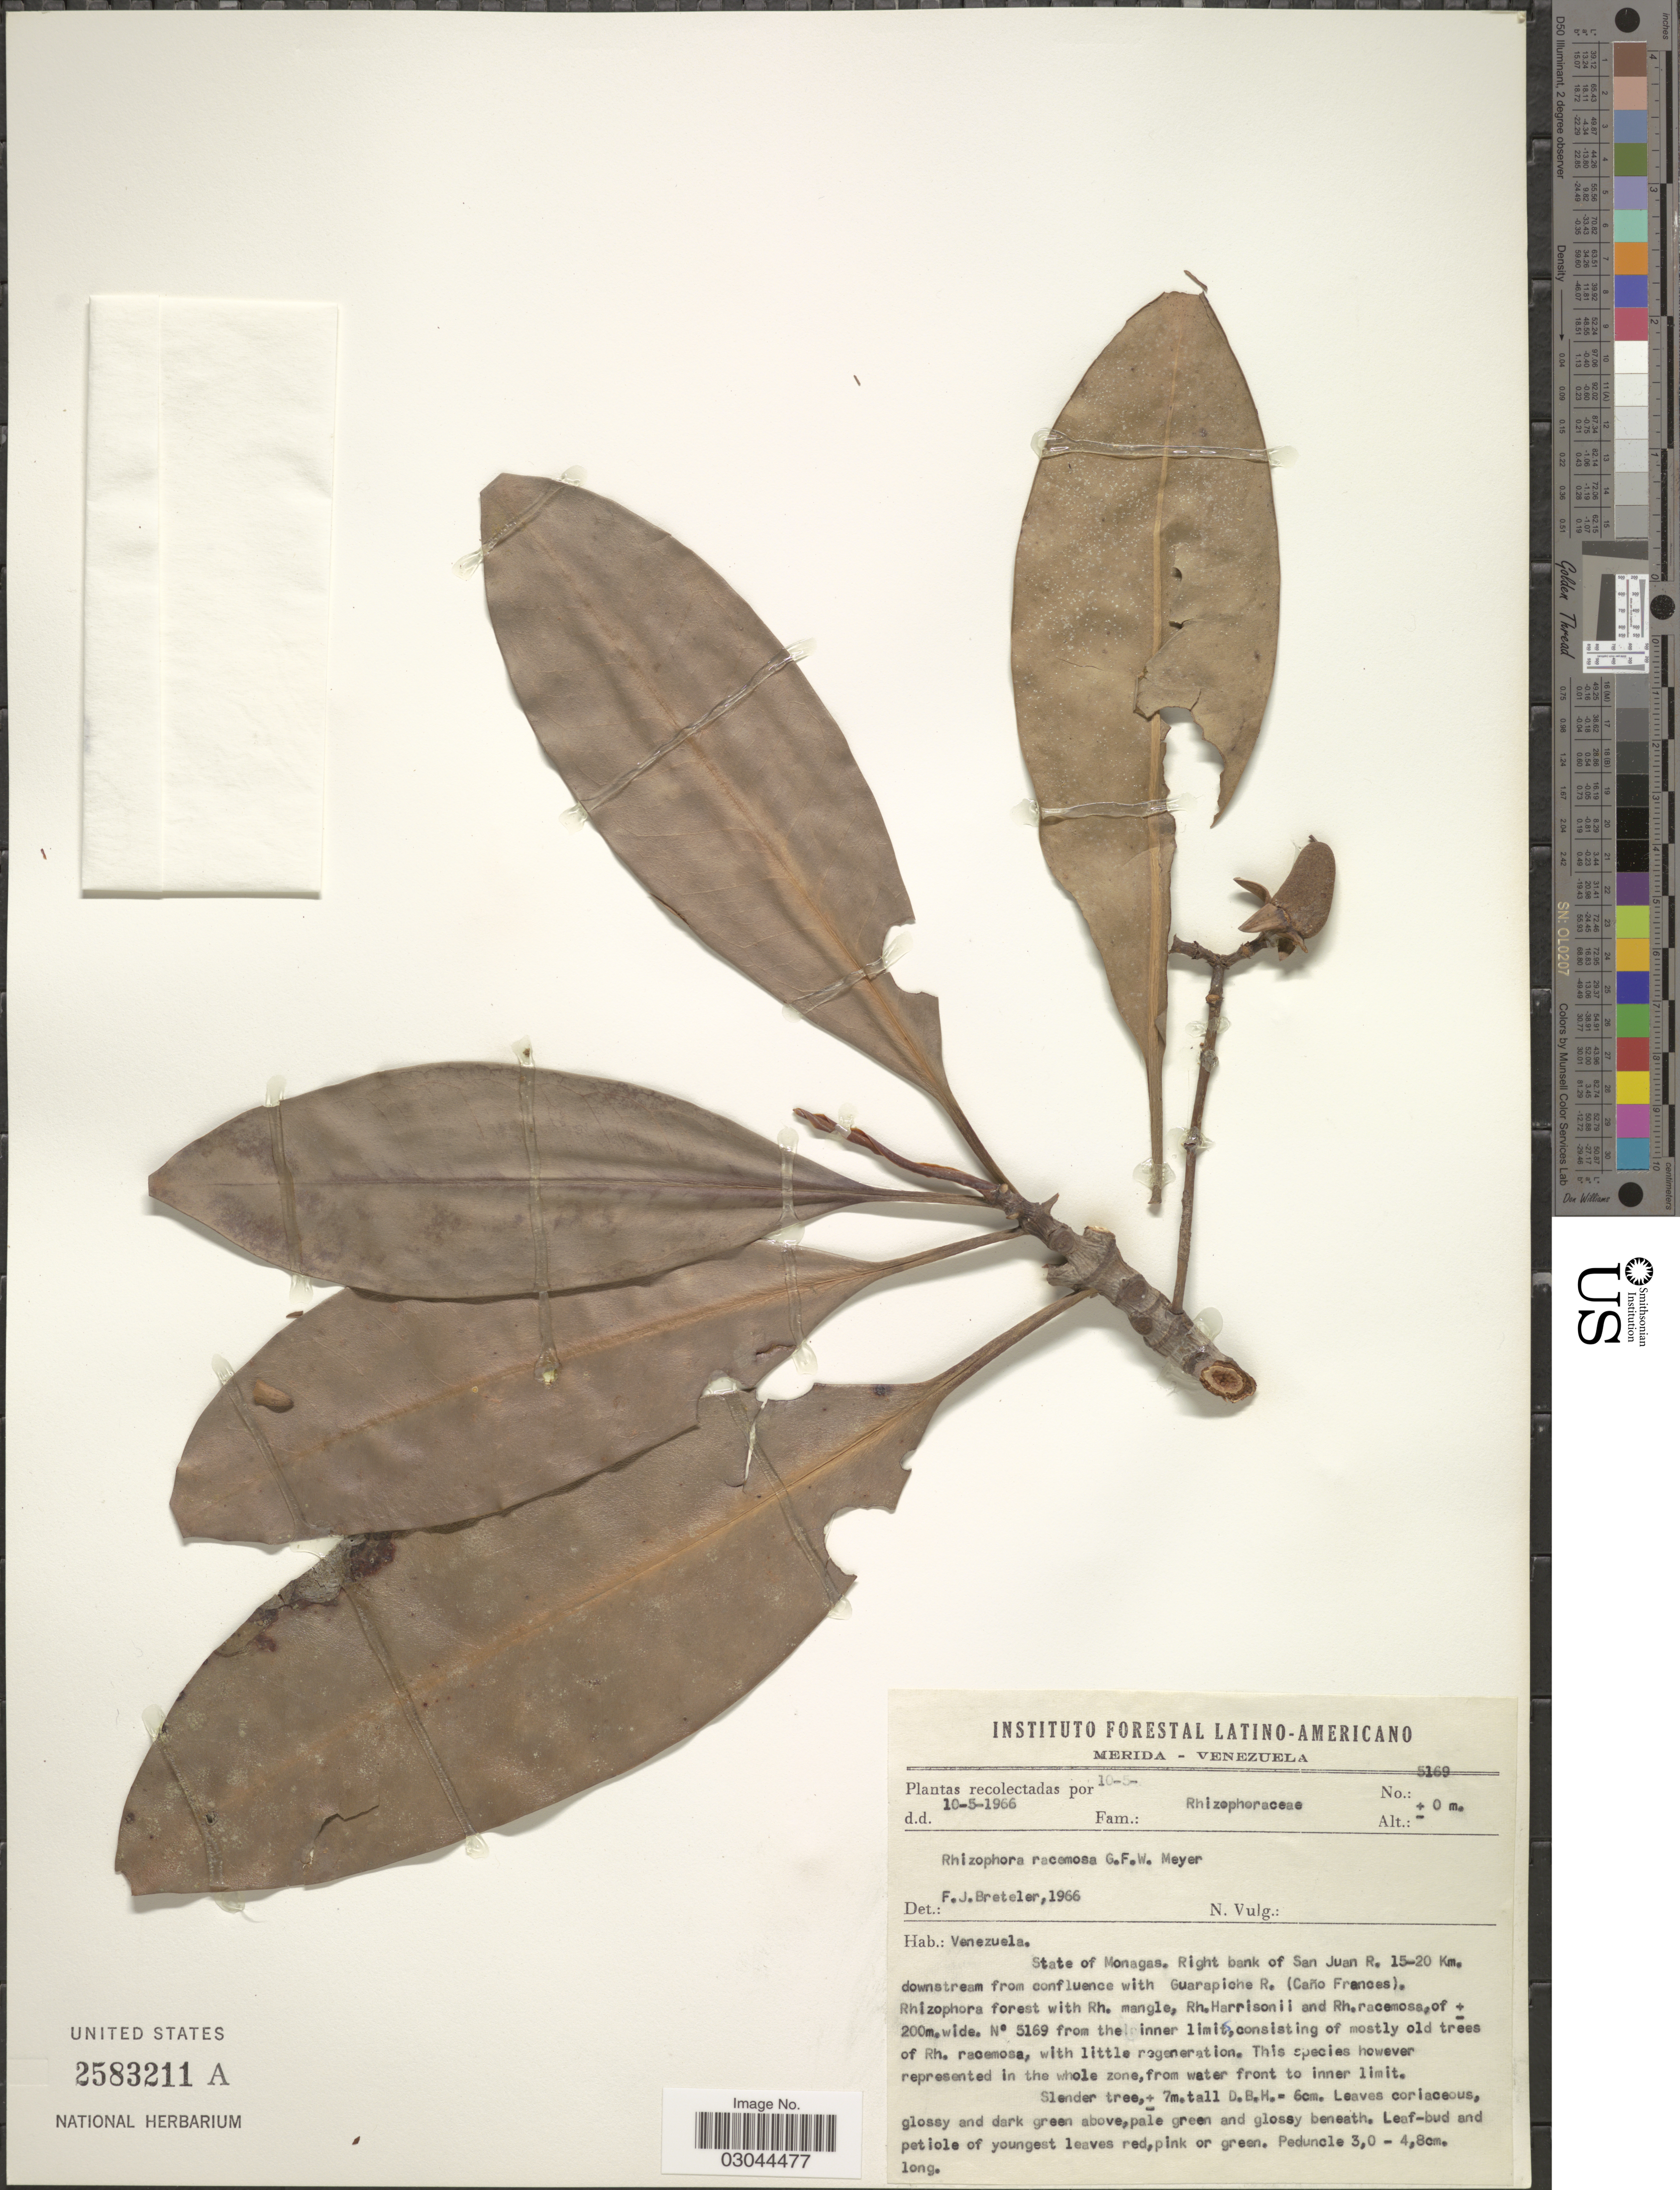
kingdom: Plantae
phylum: Tracheophyta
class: Magnoliopsida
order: Malpighiales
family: Rhizophoraceae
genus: Rhizophora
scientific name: Rhizophora racemosa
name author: G. Mey.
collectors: G. F. W. Meyer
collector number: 5169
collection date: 1966-05-10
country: Venezuela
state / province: Monagas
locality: State of Monagas. Right bank of San Juan R. 15-20 Km. downstream from confluence with Guarapiche R. (Caño Frances).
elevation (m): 0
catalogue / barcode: US 2583211A